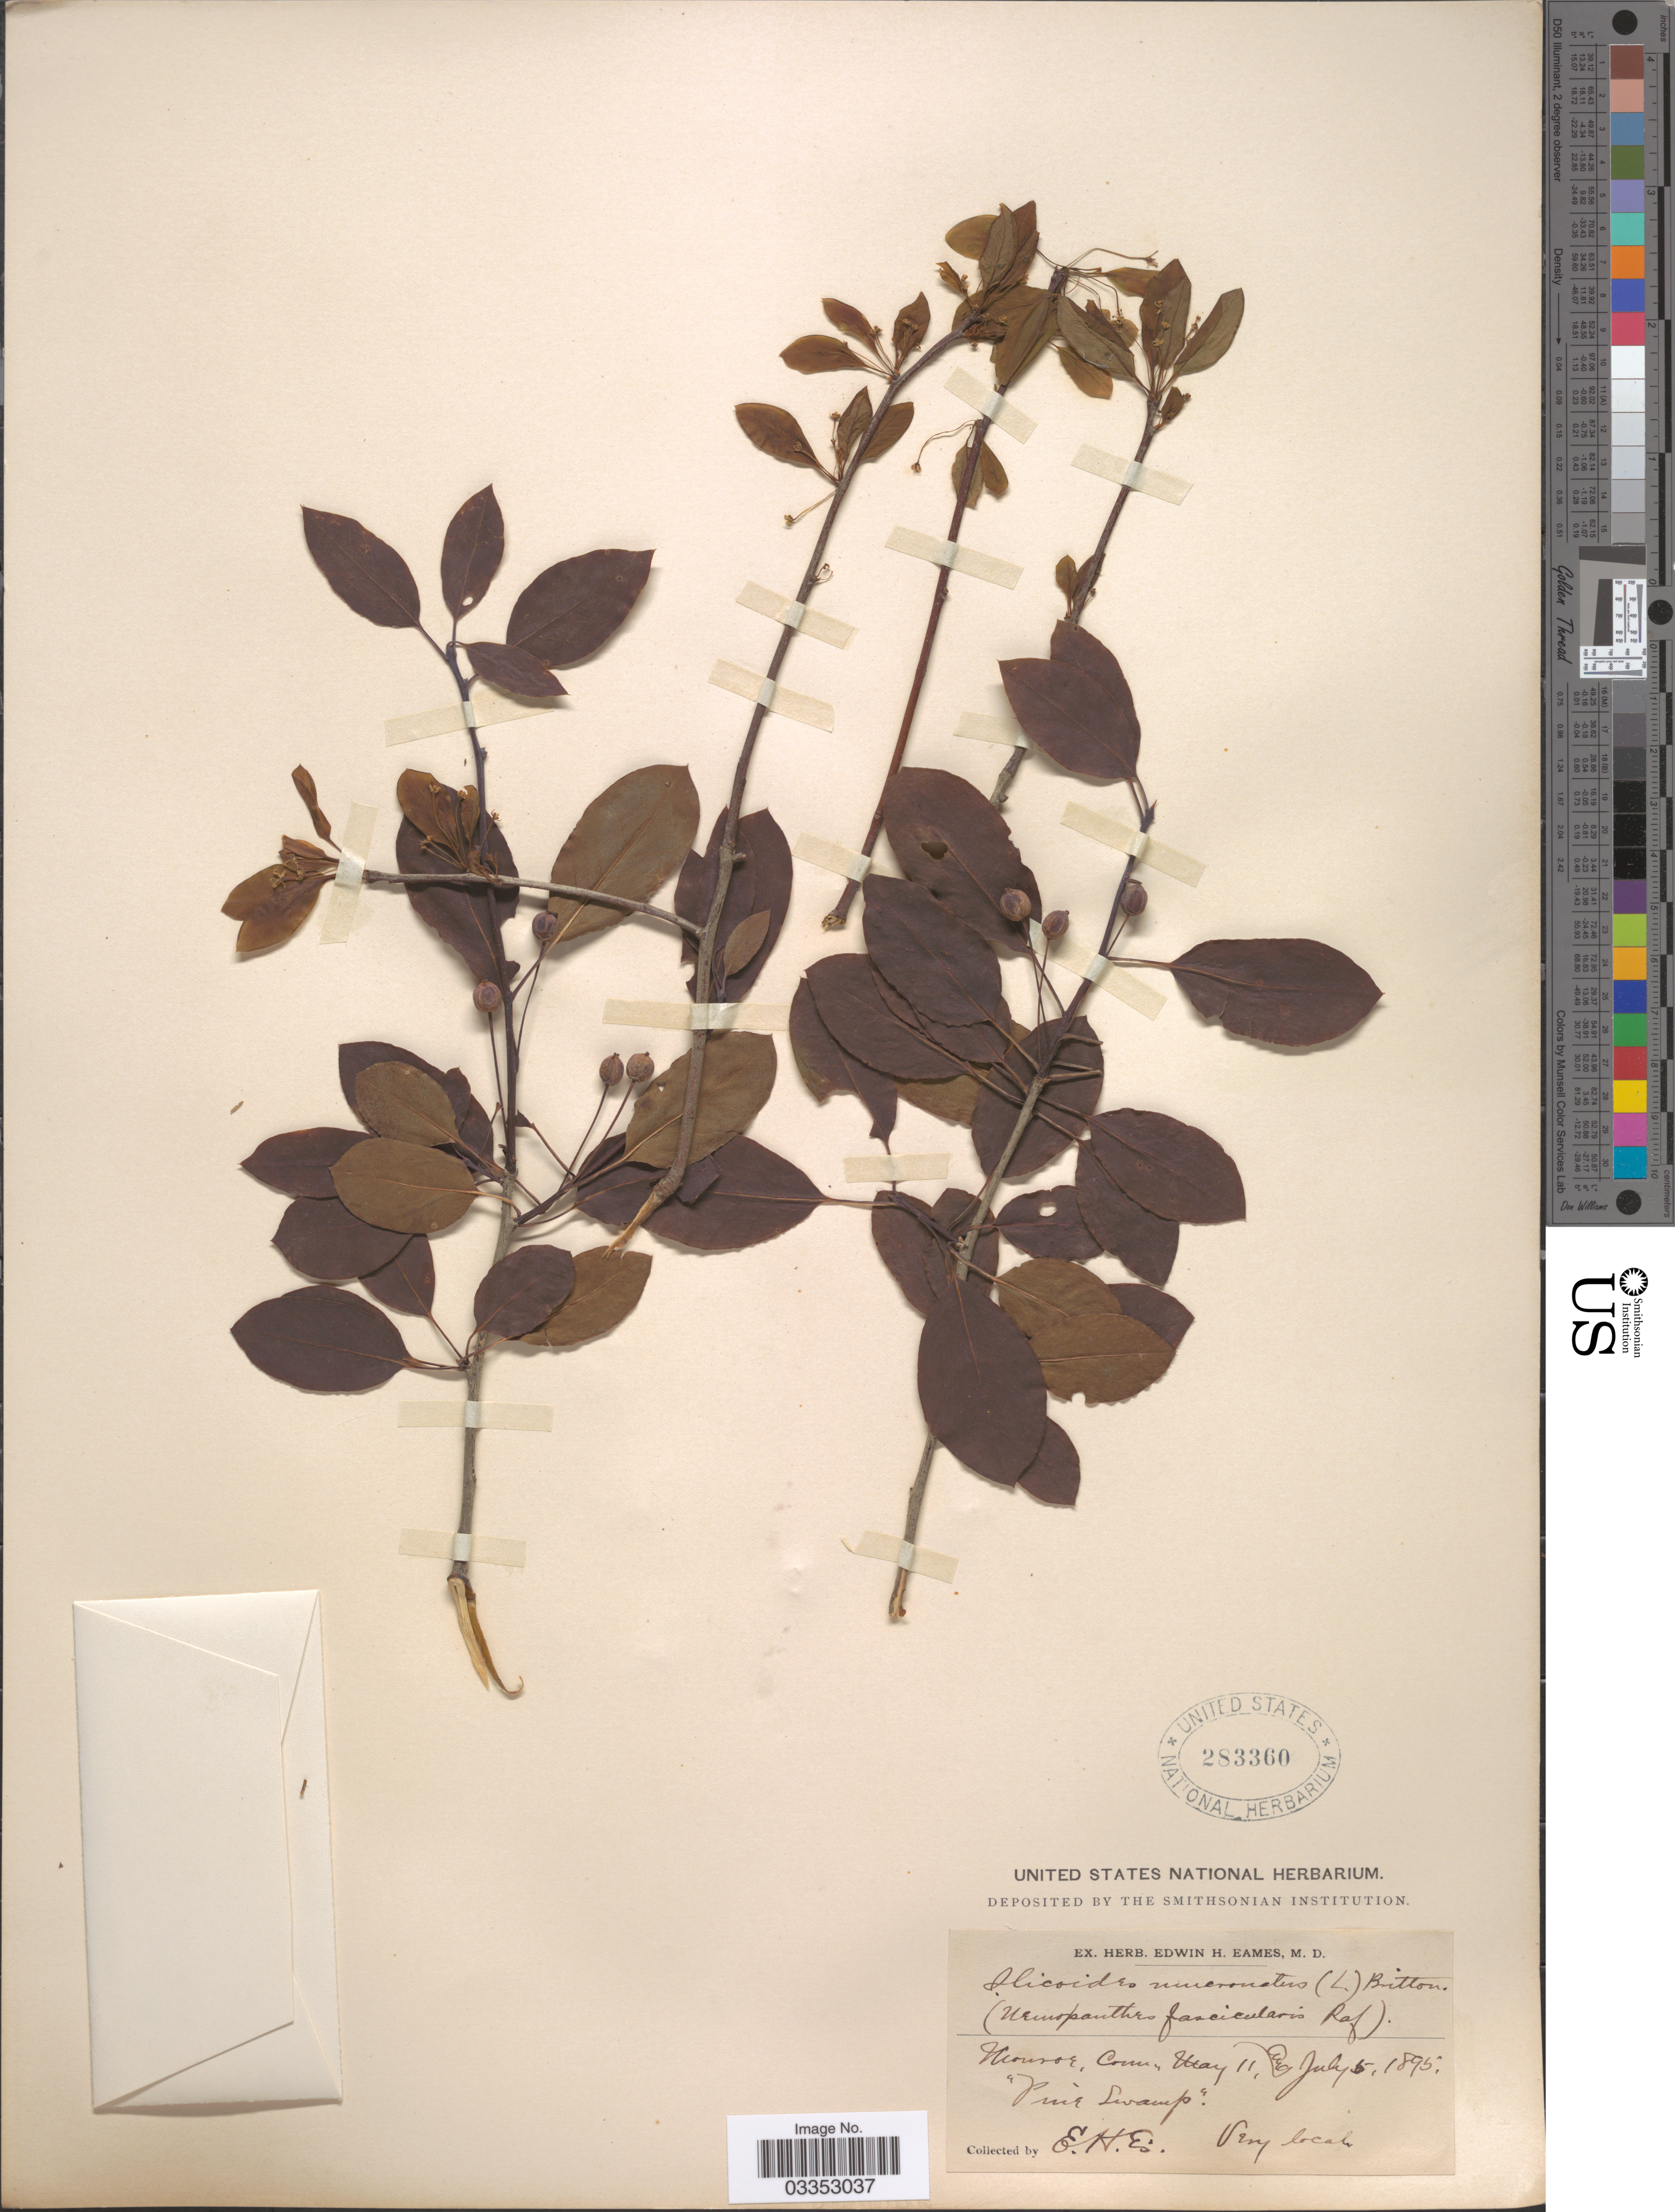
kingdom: Plantae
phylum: Tracheophyta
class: Magnoliopsida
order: Aquifoliales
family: Aquifoliaceae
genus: Nemopanthus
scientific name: Nemopanthus mucronatus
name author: (L.) Trel.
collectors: E. H. Eames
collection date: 1895-07-05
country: United States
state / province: Connecticut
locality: Monroe.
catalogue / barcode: US 283360